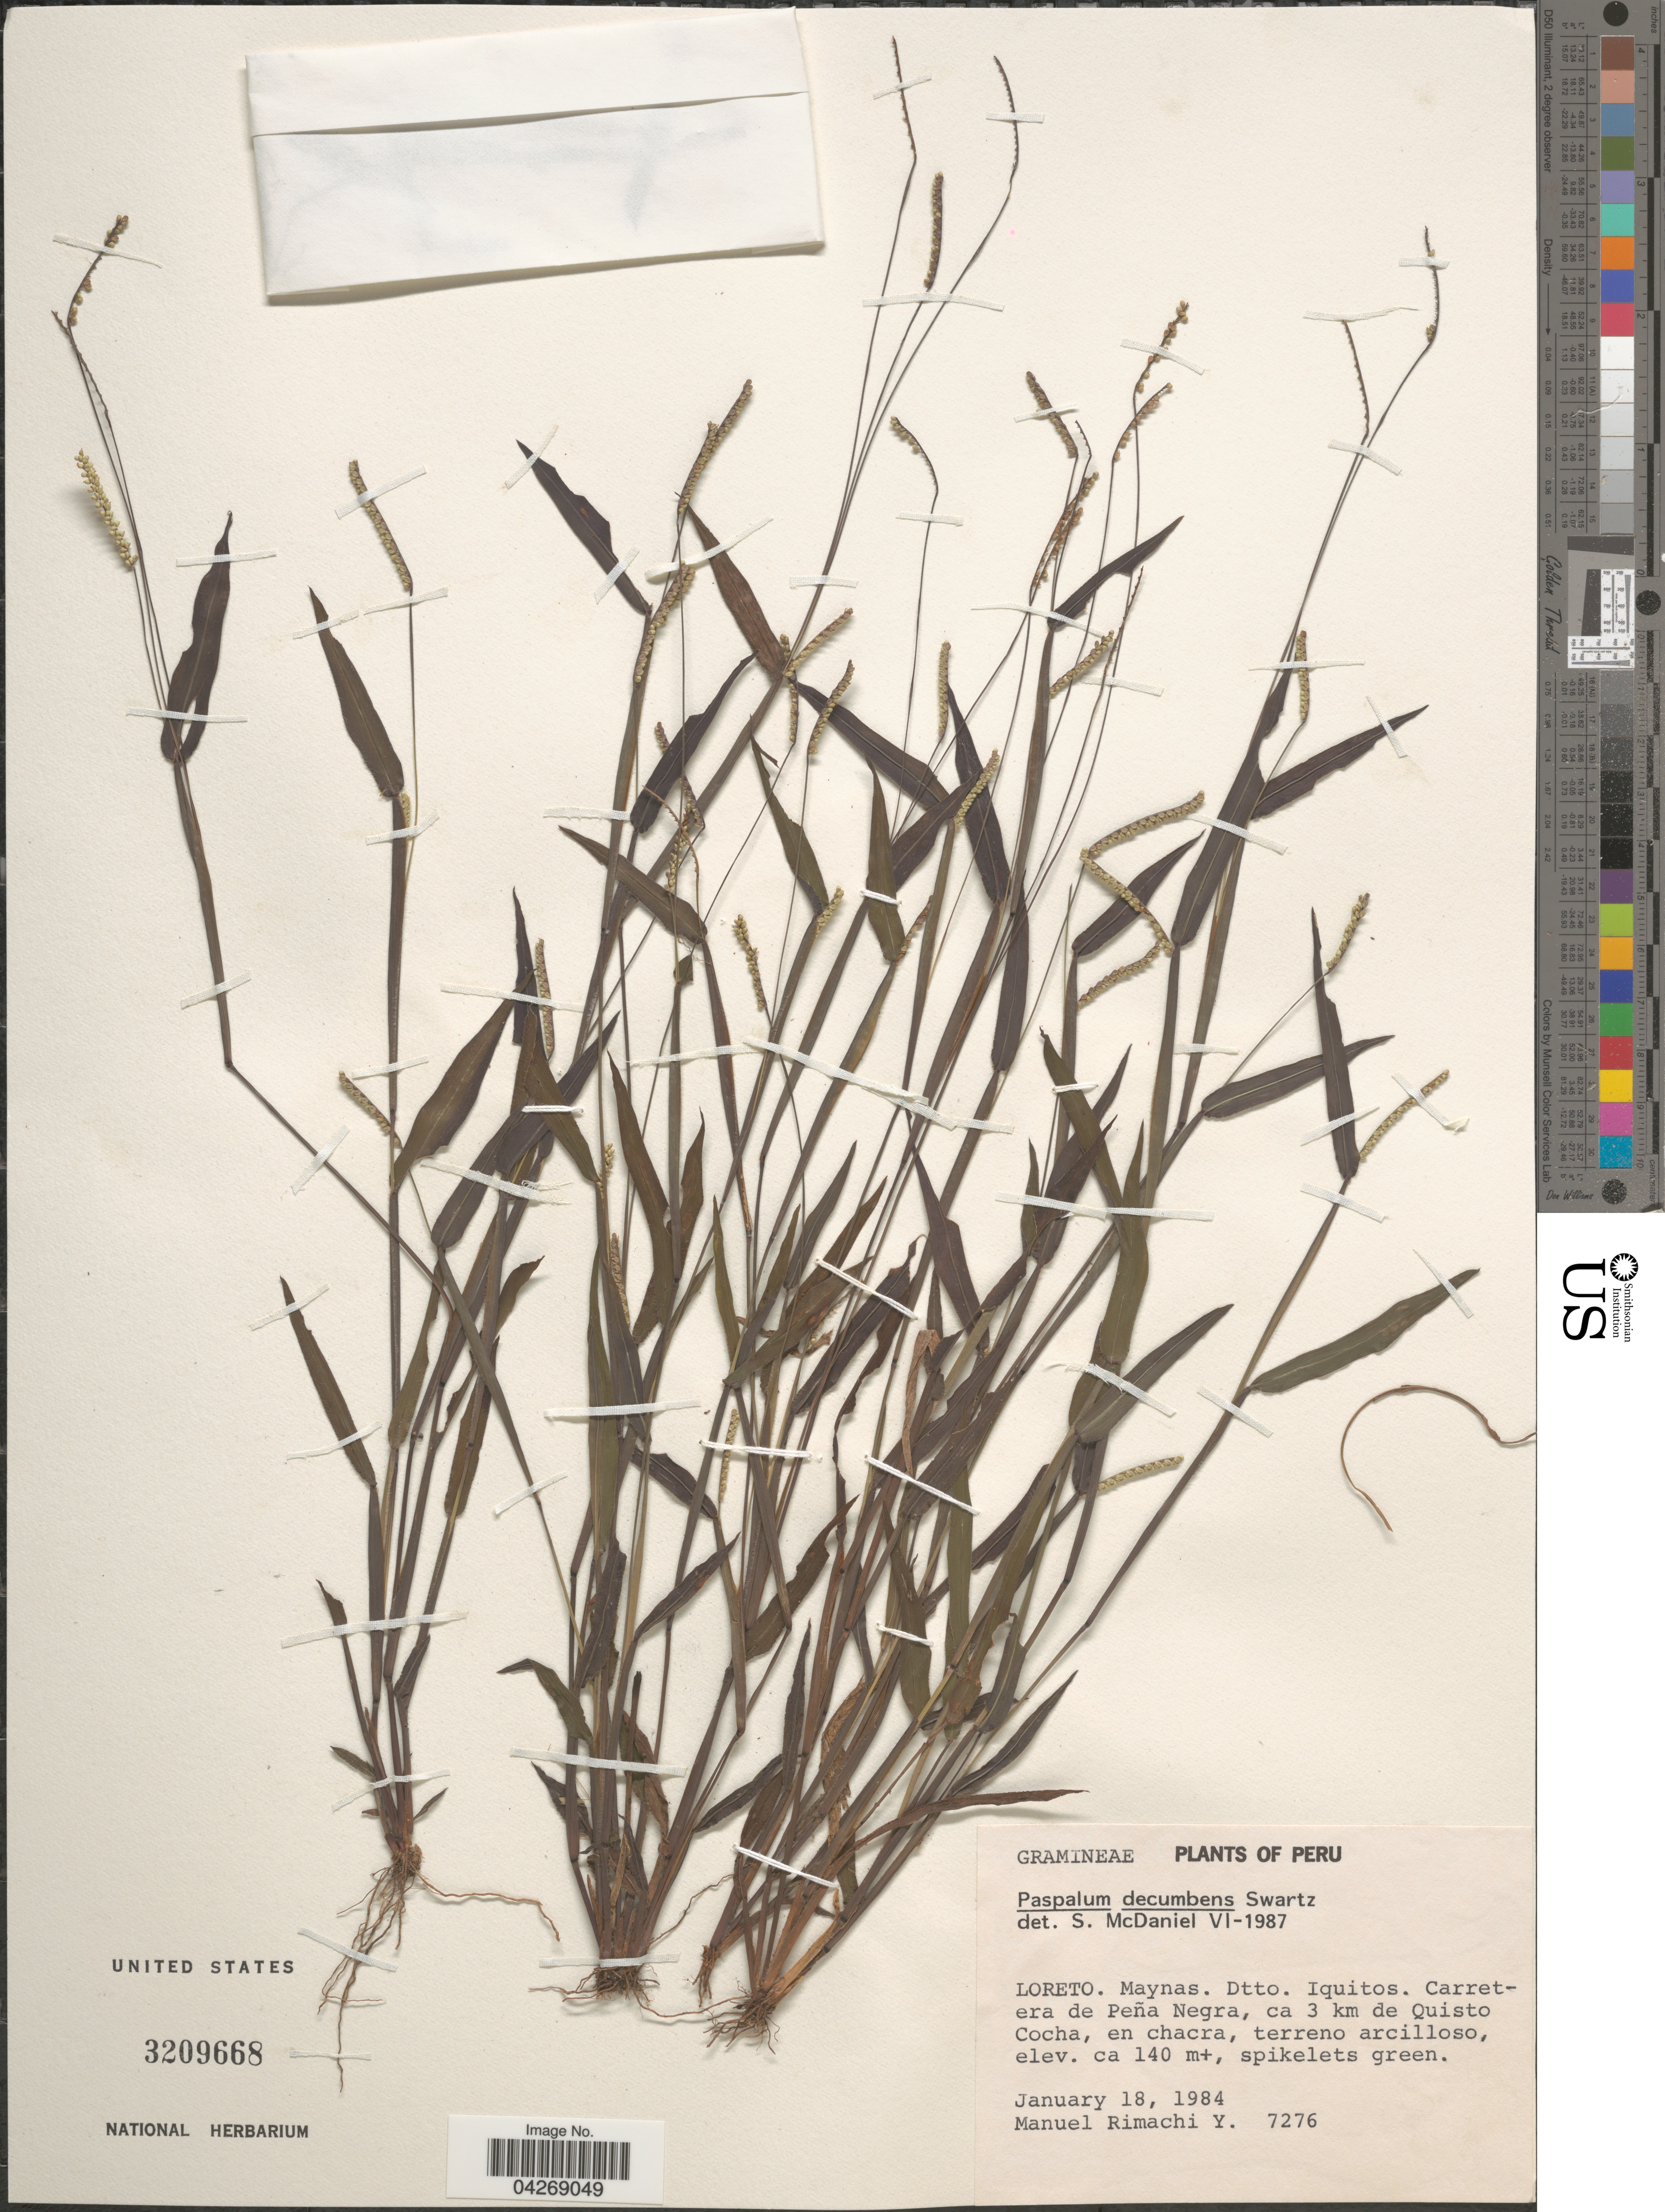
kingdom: Plantae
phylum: Tracheophyta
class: Liliopsida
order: Poales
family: Poaceae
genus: Paspalum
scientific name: Paspalum decumbens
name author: Sw.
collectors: M. Rimachi Y.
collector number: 7276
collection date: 1984-01-18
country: Peru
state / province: Loreto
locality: Maynas. Dtto. Iquitos. Carretera de Peña Negra, ca 3 km de Quisto Cocha, en chacra, terreno arcilloso.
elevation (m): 140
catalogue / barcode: US 3209668